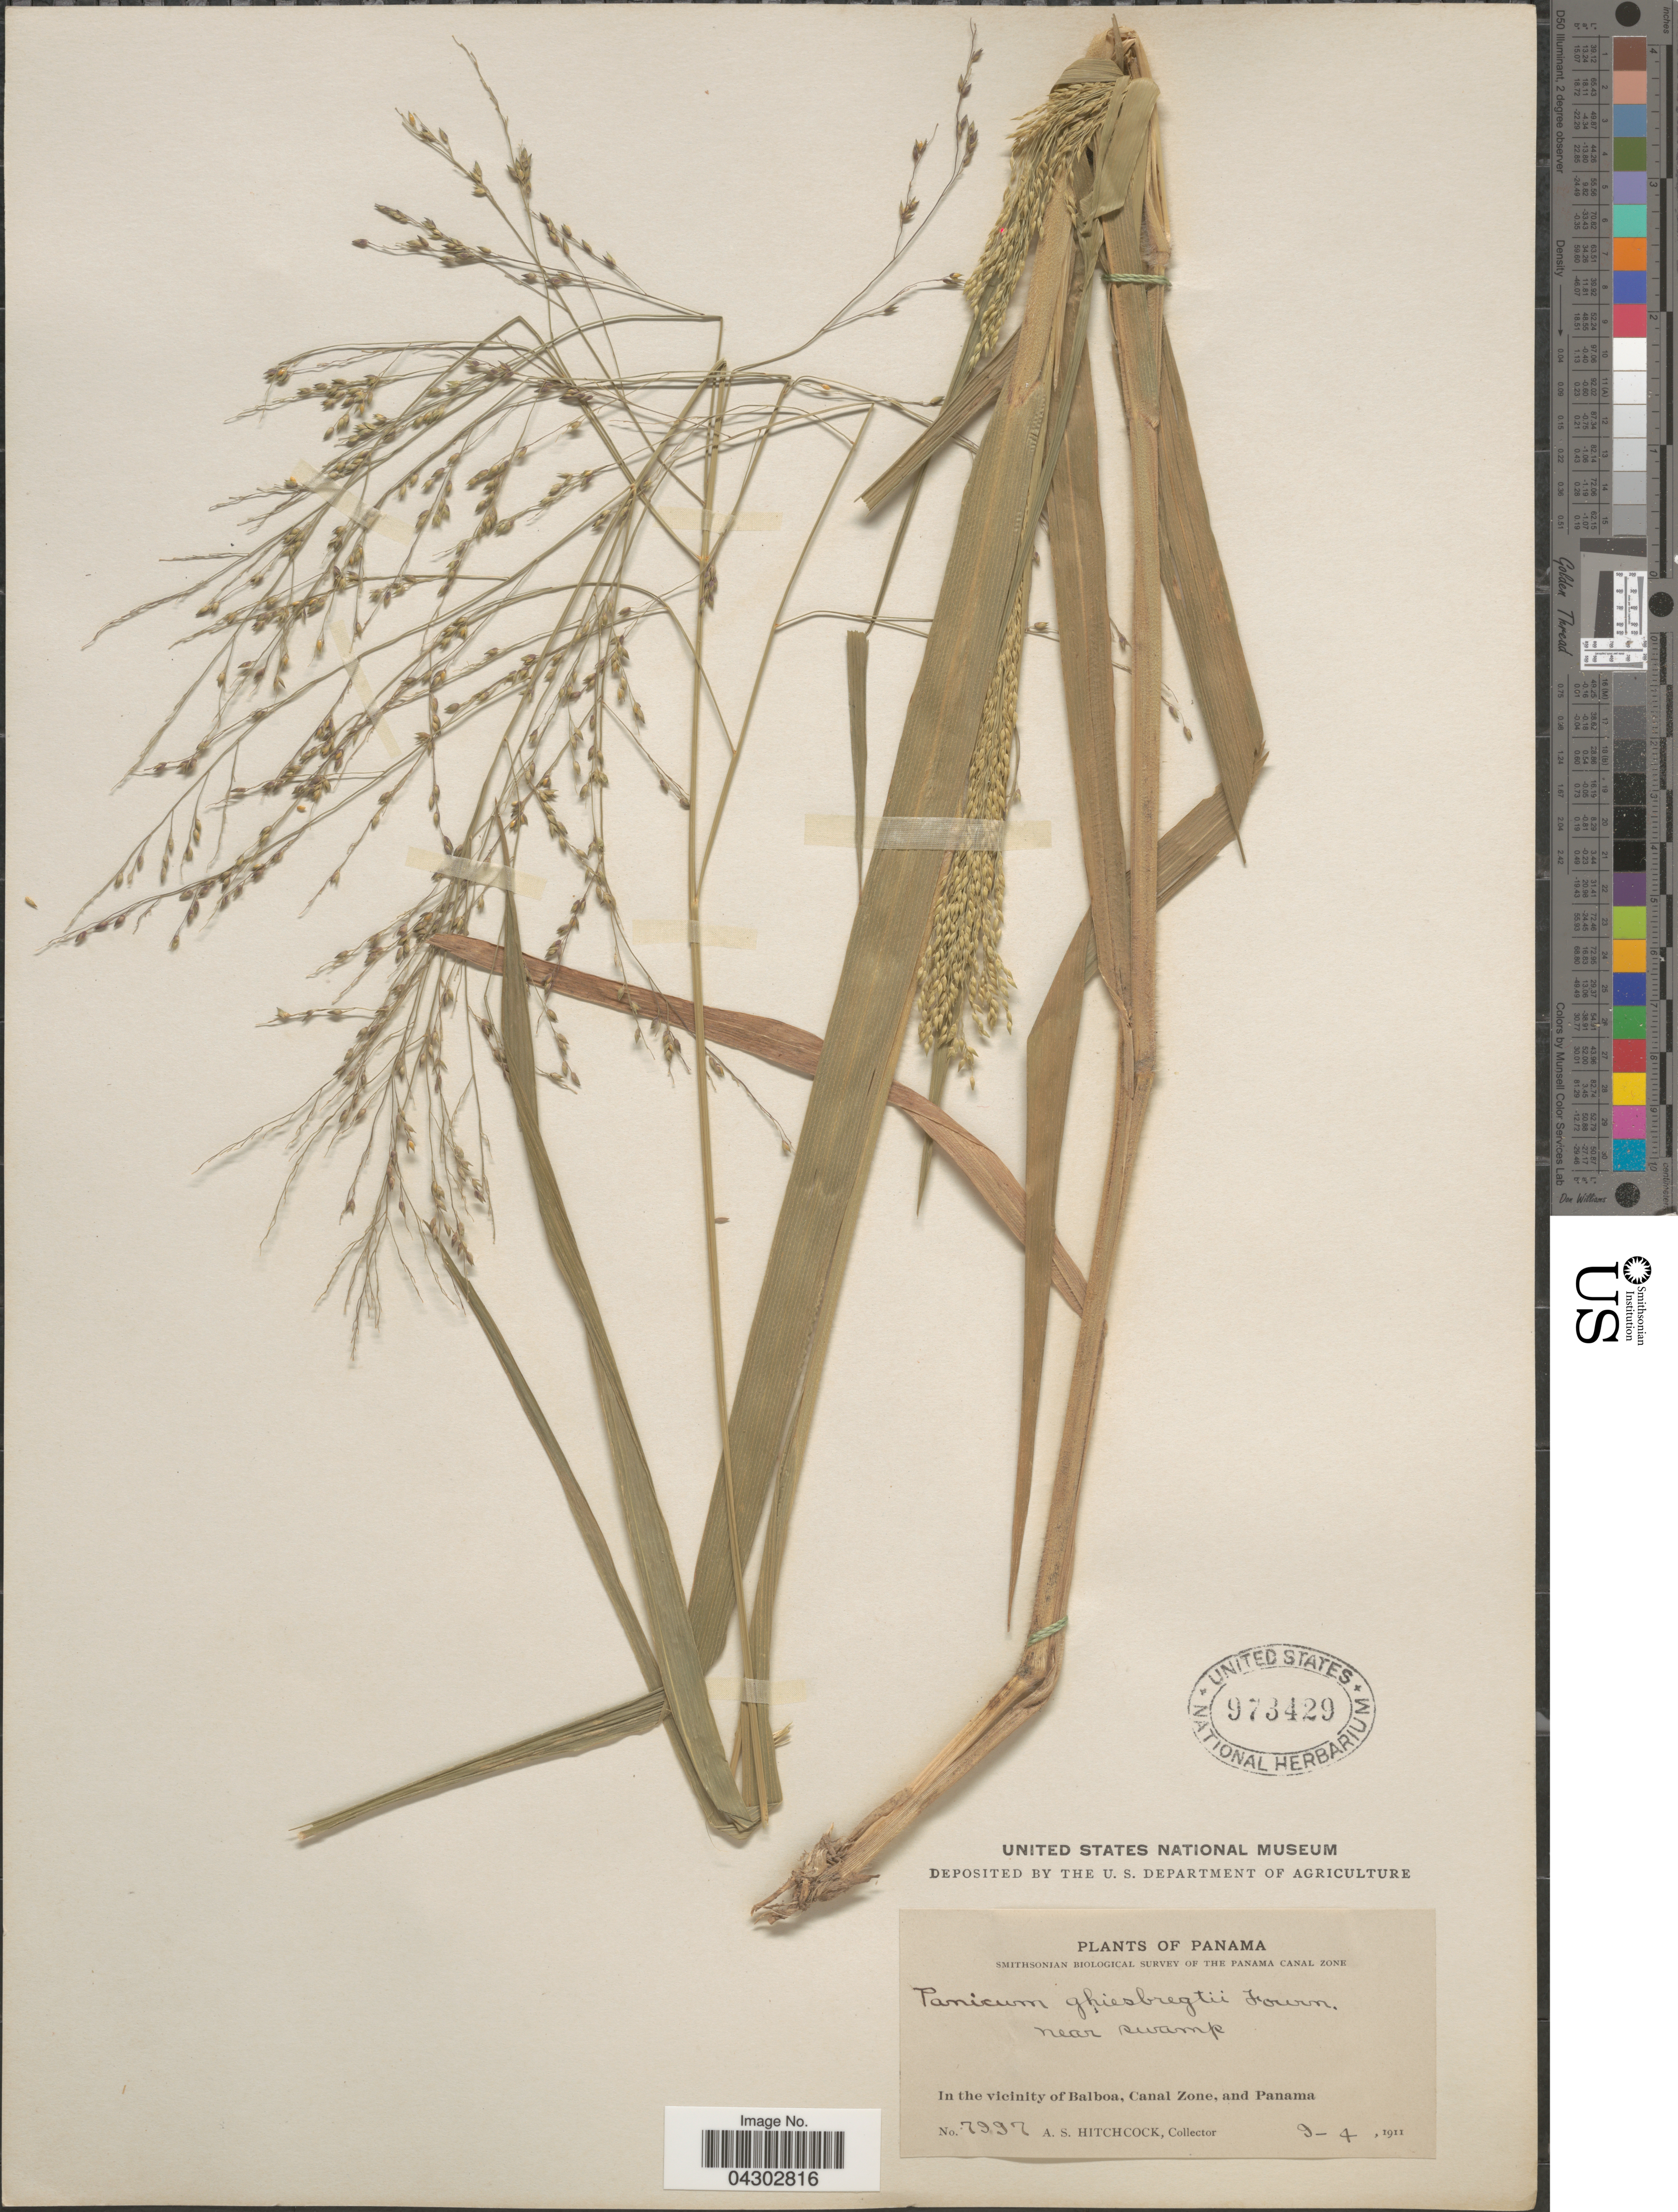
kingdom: Plantae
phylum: Tracheophyta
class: Liliopsida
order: Poales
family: Poaceae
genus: Panicum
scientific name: Panicum ghiesbreghtii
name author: E. Fourn.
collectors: A. S. Hitchcock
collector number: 7997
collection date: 1911-04-09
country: Panama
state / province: Colón / Panamá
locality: Smithsonian Biological Survey. In the vicinity of Balboa, Canal Zone, and Panama.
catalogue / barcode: US 973429